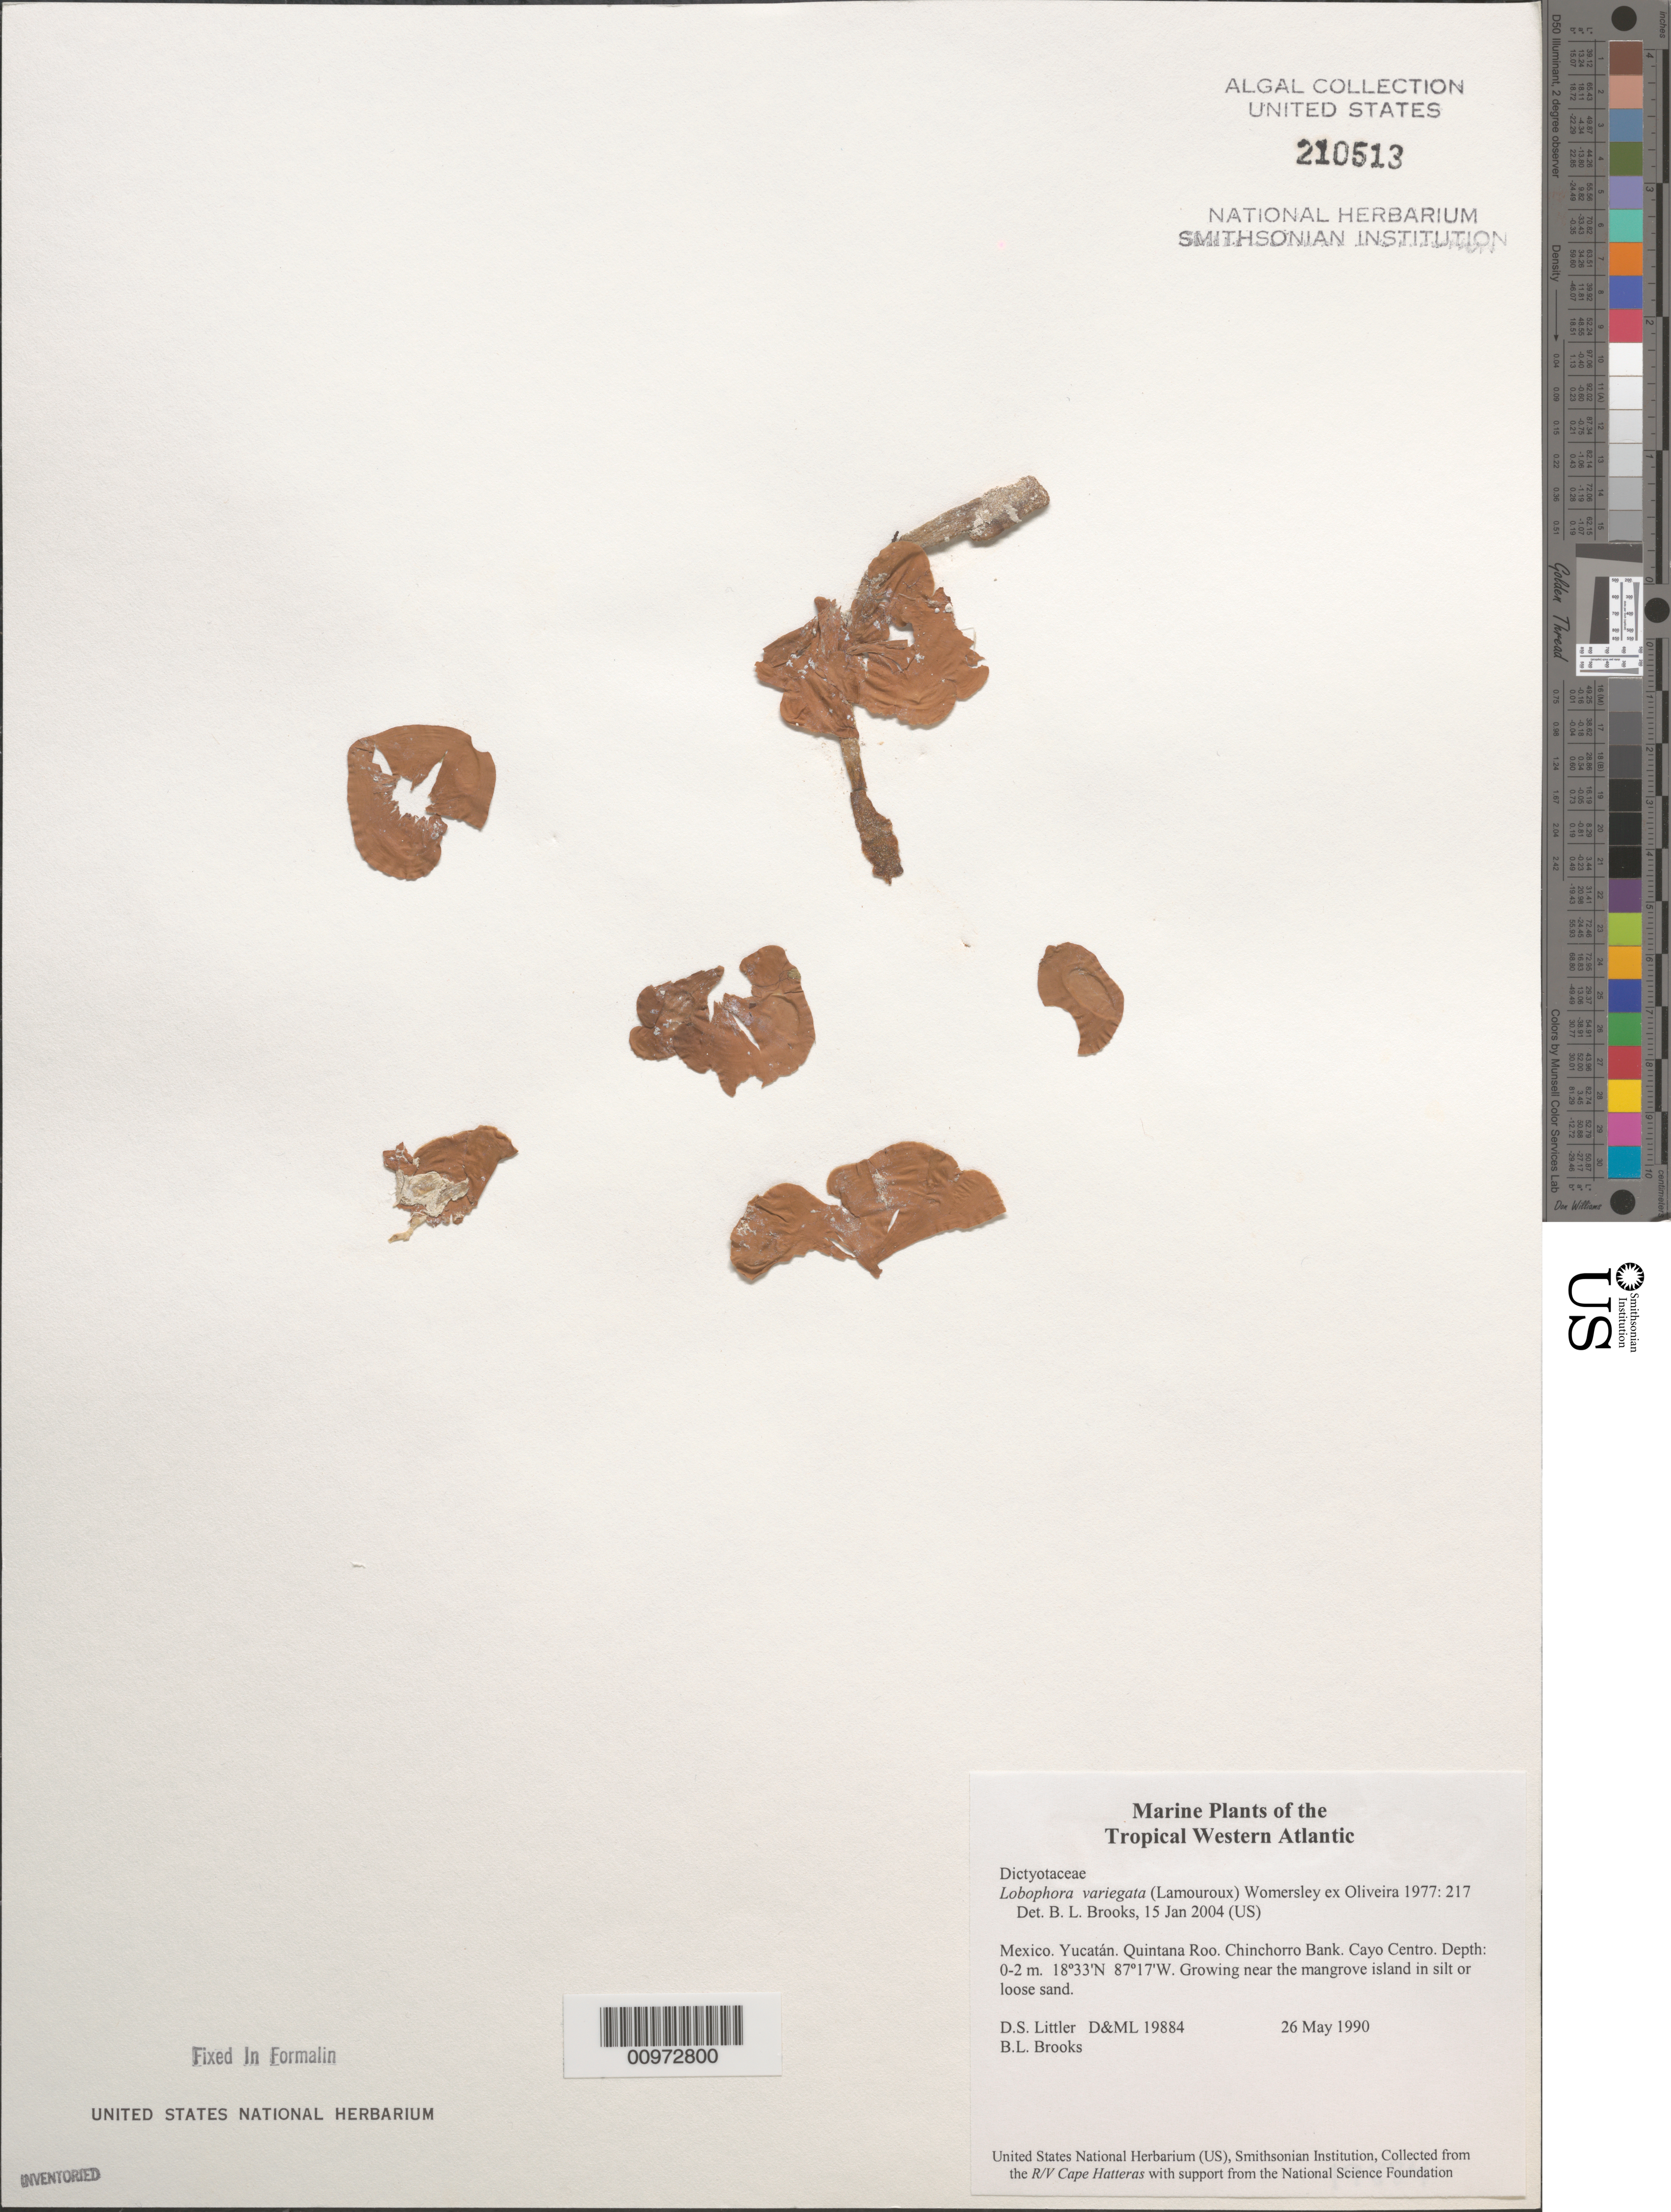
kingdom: Chromista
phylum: Ochrophyta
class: Phaeophyceae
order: Dictyotales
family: Dictyotaceae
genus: Lobophora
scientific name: Lobophora variegata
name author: (J.V.Lamouroux) Womersley & E.C. Oliveira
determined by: Brooks, B. L., (BOT), Smithsonian Institution - National Museum of Natural History (UNITED STATES)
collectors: D. S. Littler & B. Brooks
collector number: D&ML 19884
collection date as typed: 26 May 1990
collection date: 1990-05-26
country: Mexico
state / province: Quintana Roo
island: Cayo Centro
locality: Chinchorro Bank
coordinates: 18 33' N, 87 17' W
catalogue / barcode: US 210513